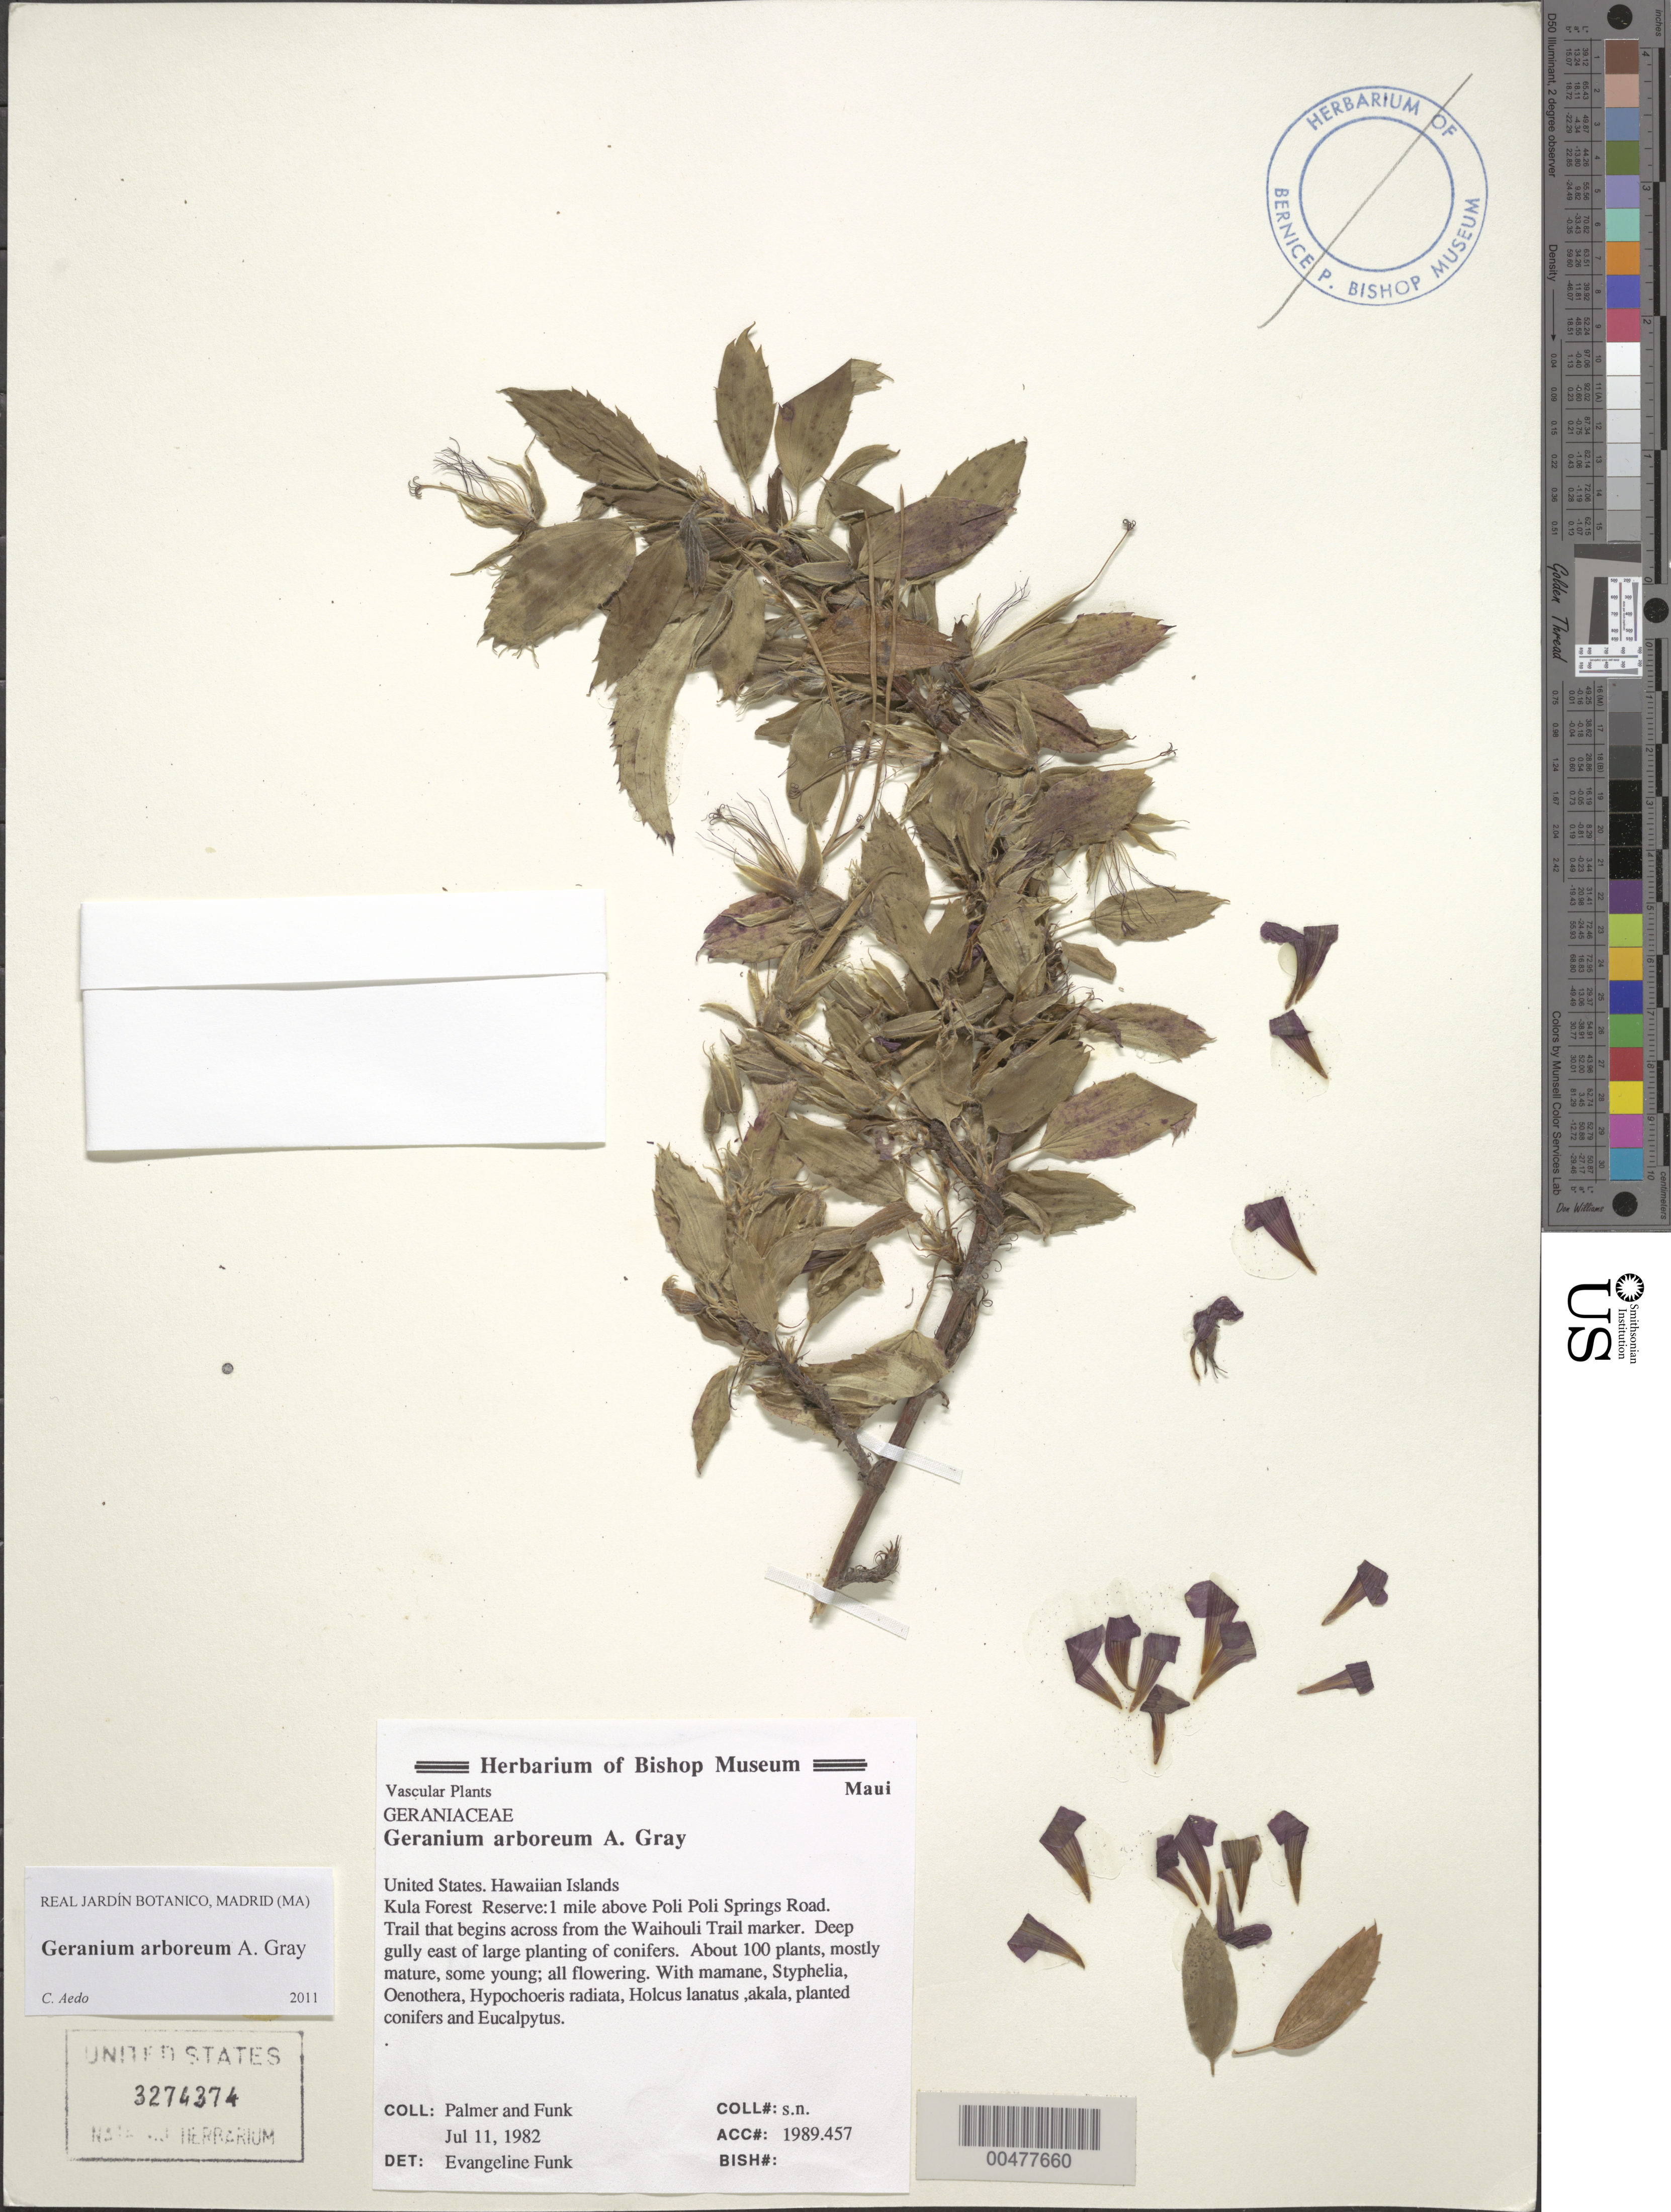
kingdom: Plantae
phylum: Tracheophyta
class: Magnoliopsida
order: Geraniales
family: Geraniaceae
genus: Geranium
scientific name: Geranium arboreum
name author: A. Gray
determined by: Aedo, C.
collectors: E. Funk & E. Palmer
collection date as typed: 11 Jun 1982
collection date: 1982-06-11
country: United States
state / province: Hawaii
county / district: Maui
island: Maui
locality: Kula Forest Reserve, 1 mi above Poli Poli Springs Rd, trail that begins across from the Waihouli Trail marker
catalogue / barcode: US 3274374